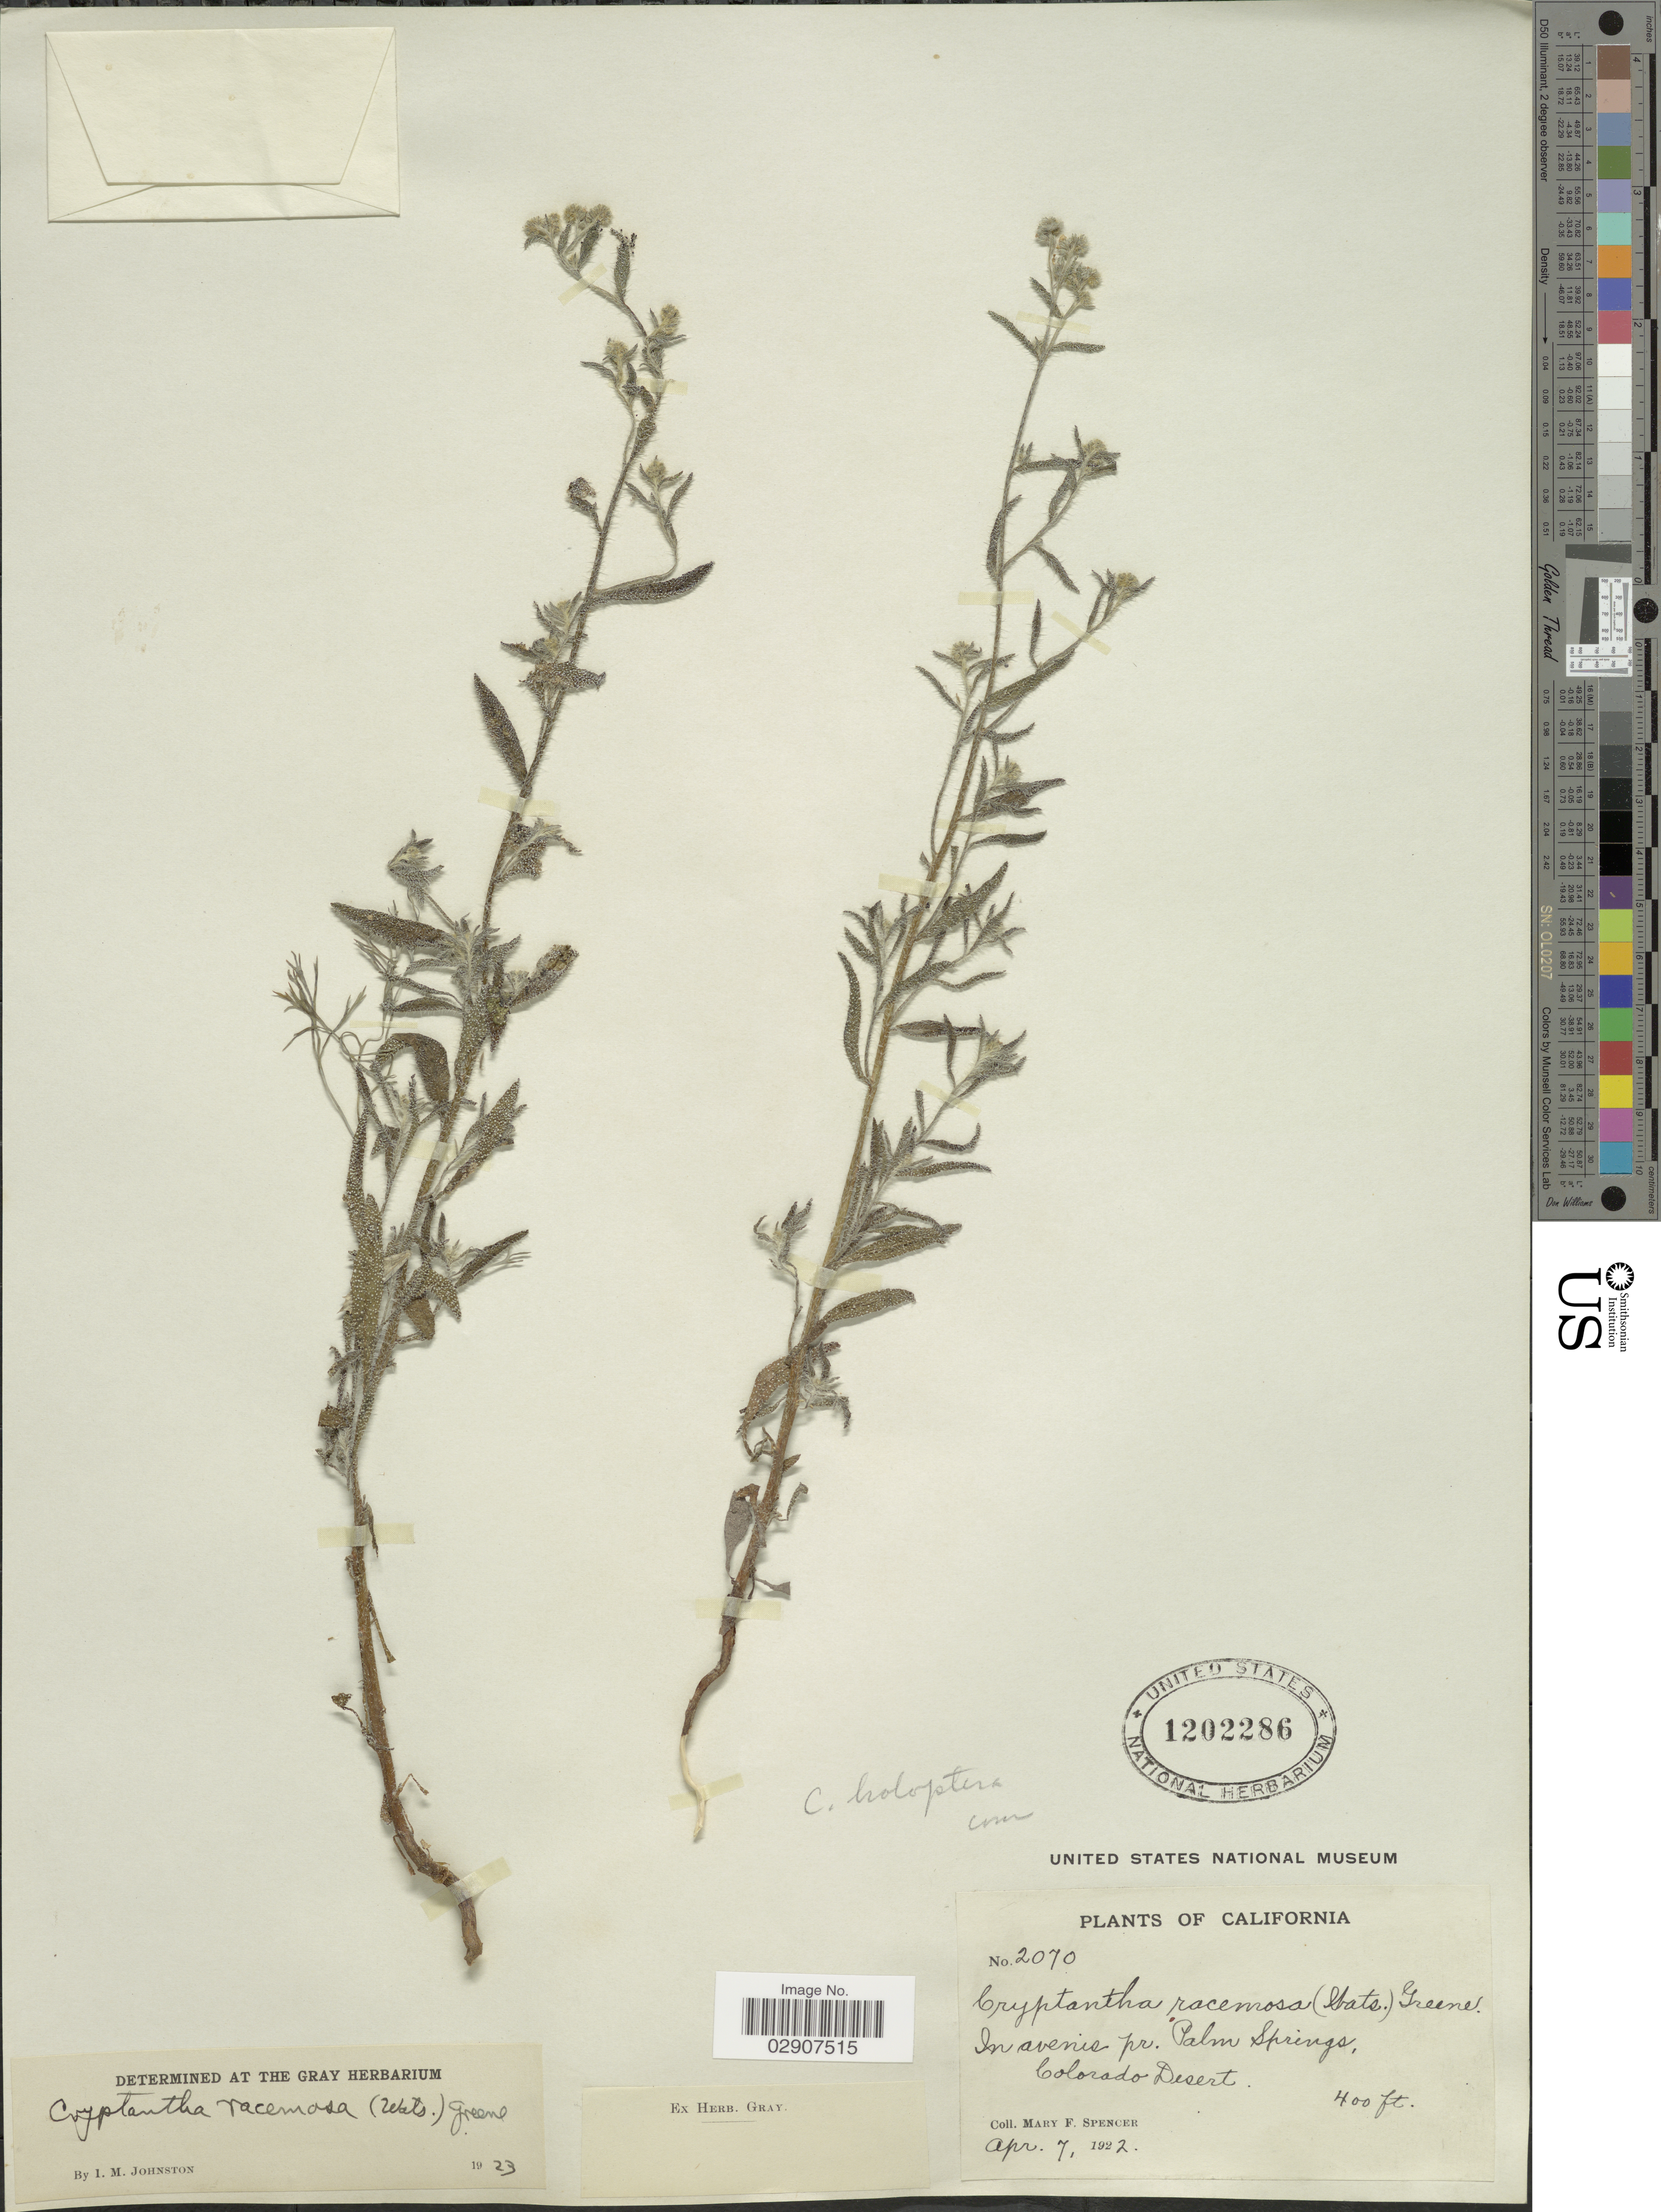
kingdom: Plantae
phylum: Tracheophyta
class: Magnoliopsida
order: Boraginales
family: Boraginaceae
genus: Cryptantha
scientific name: Cryptantha holoptera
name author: (A. Gray) J.F. Macbr.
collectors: M. Spencer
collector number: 2070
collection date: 1922-04-07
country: United States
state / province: California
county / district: Riverside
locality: Colorado Desert, Palm Springs.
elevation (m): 122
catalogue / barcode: US 1202286